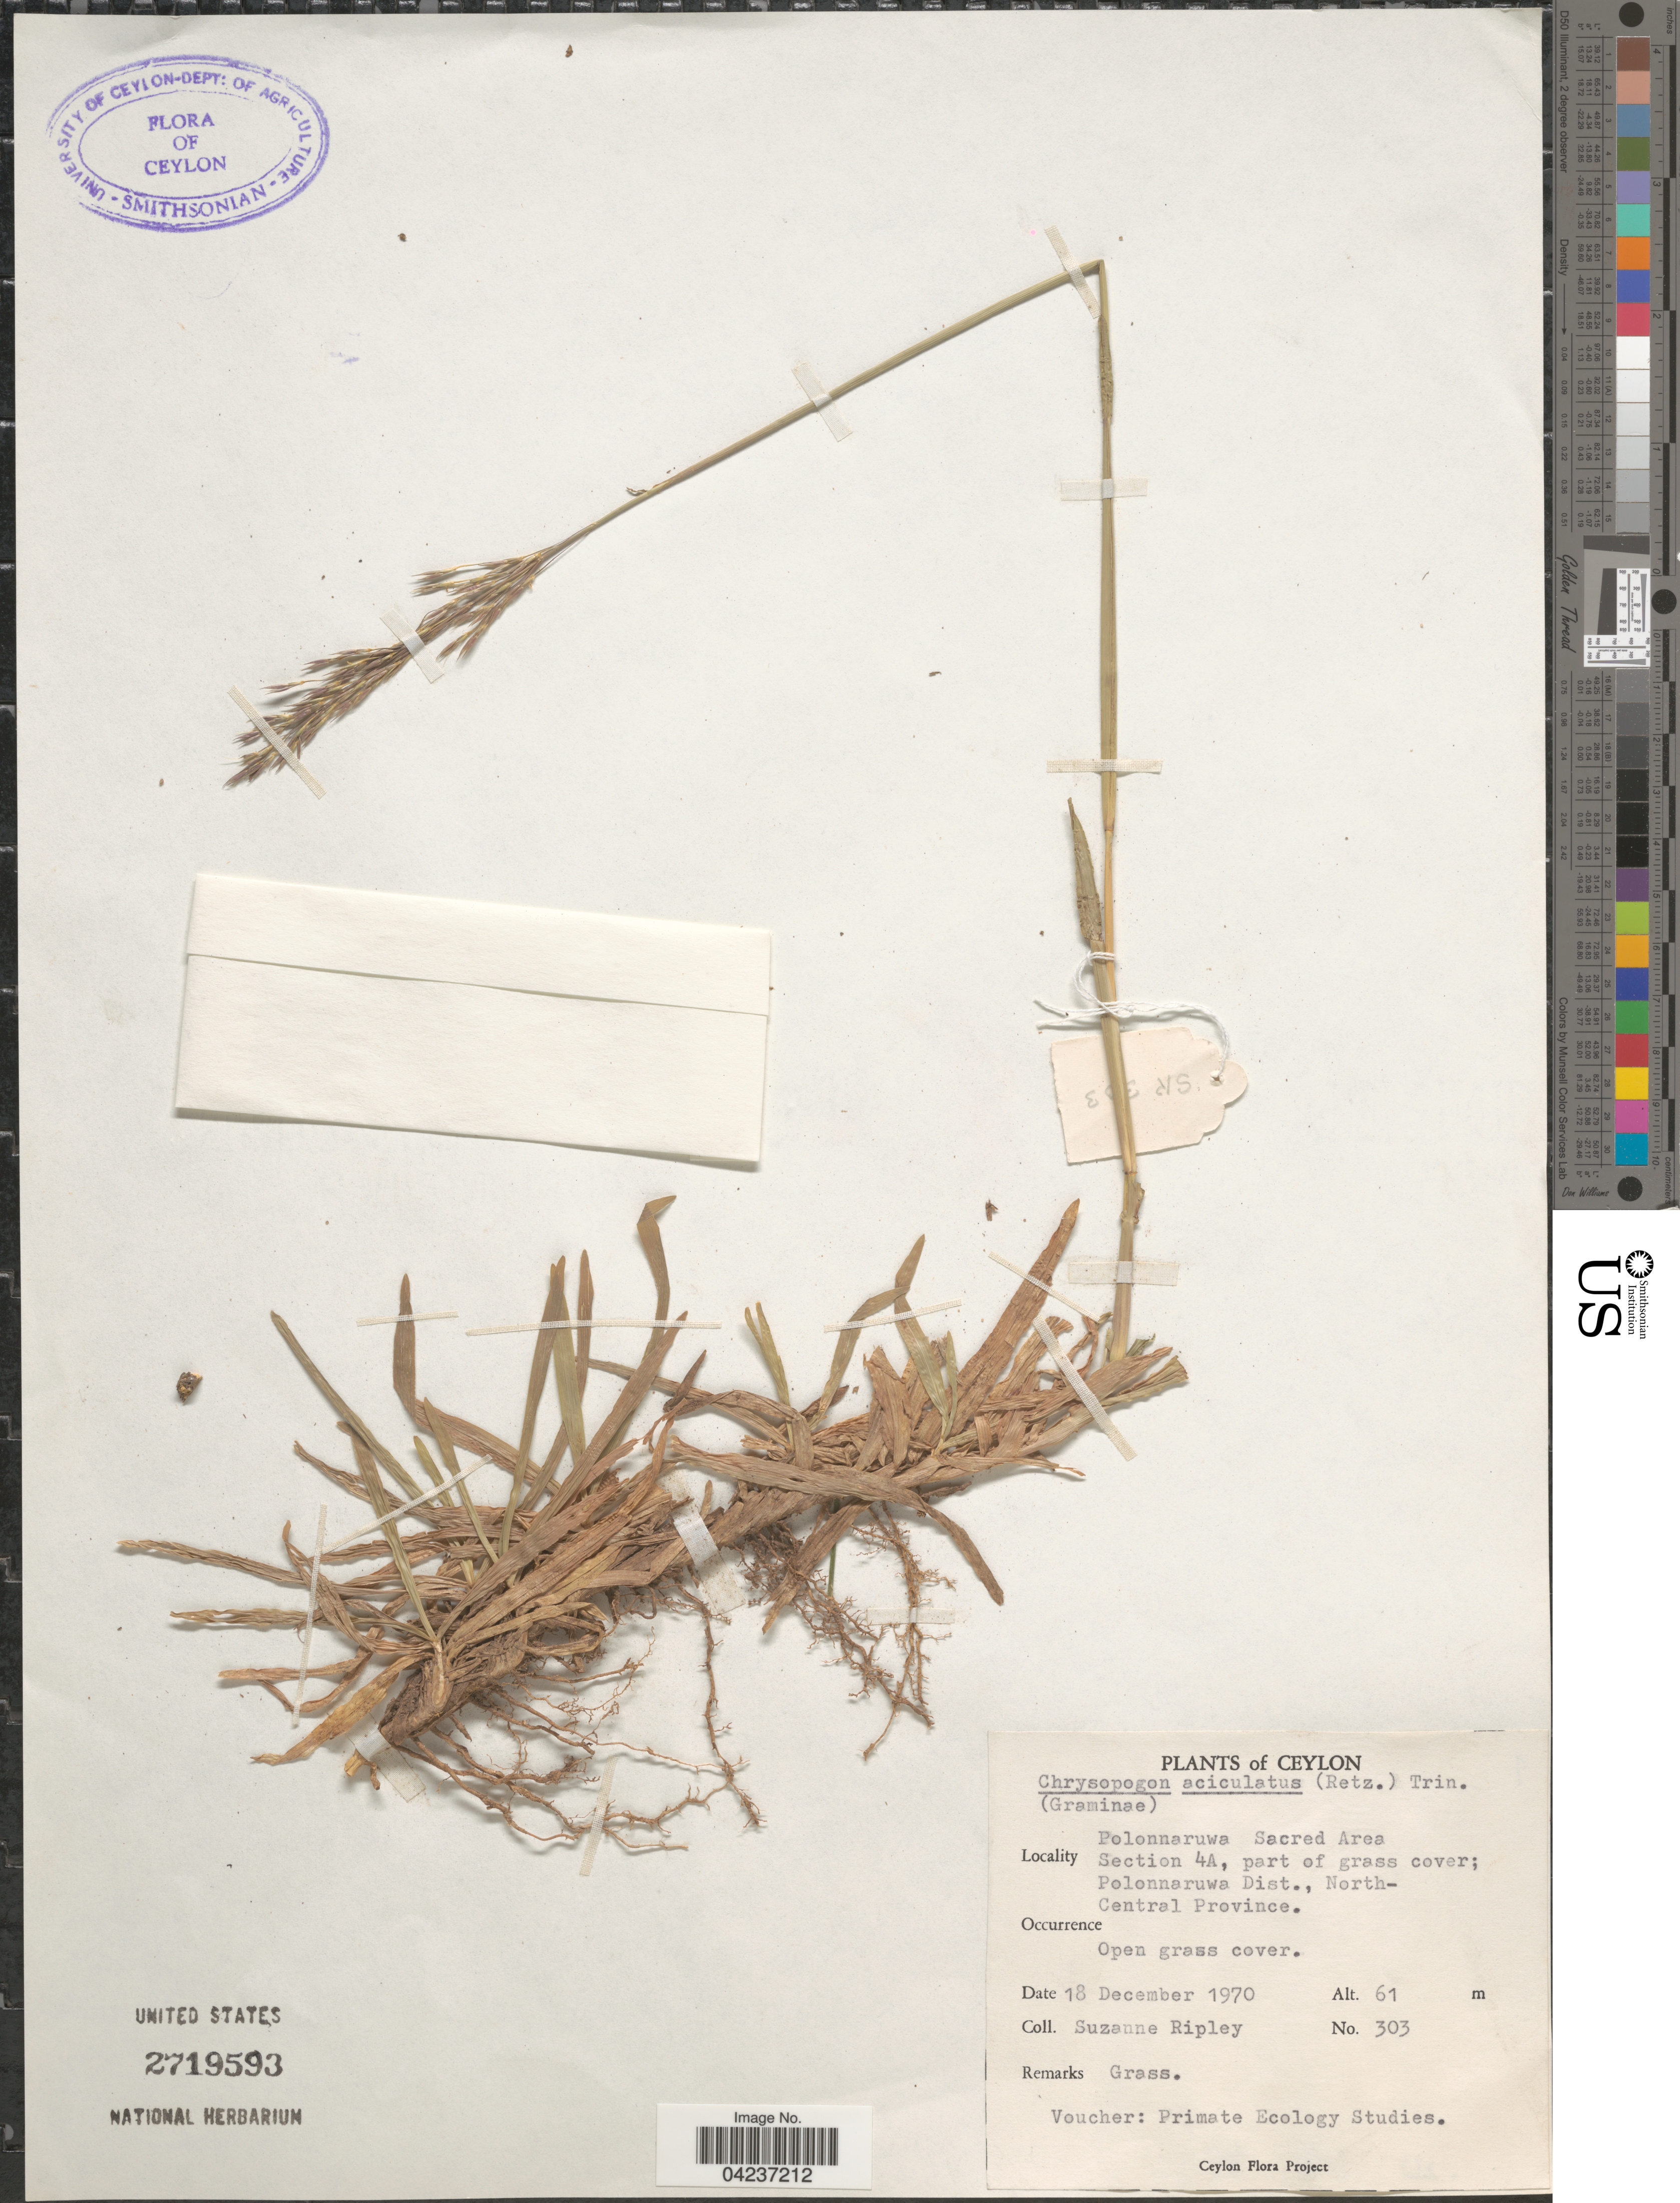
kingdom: Plantae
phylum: Tracheophyta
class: Liliopsida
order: Poales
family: Poaceae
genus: Chrysopogon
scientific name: Chrysopogon aciculatus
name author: (Retz.) Trin.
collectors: S. Ripley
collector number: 303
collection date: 1970-12-18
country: Sri Lanka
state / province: North Central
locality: Ceylon. Polonnaruwa Sacred Area Section 4A, part of grass cover; Polonnaruwa Dist.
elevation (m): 61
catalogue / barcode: US 2719593